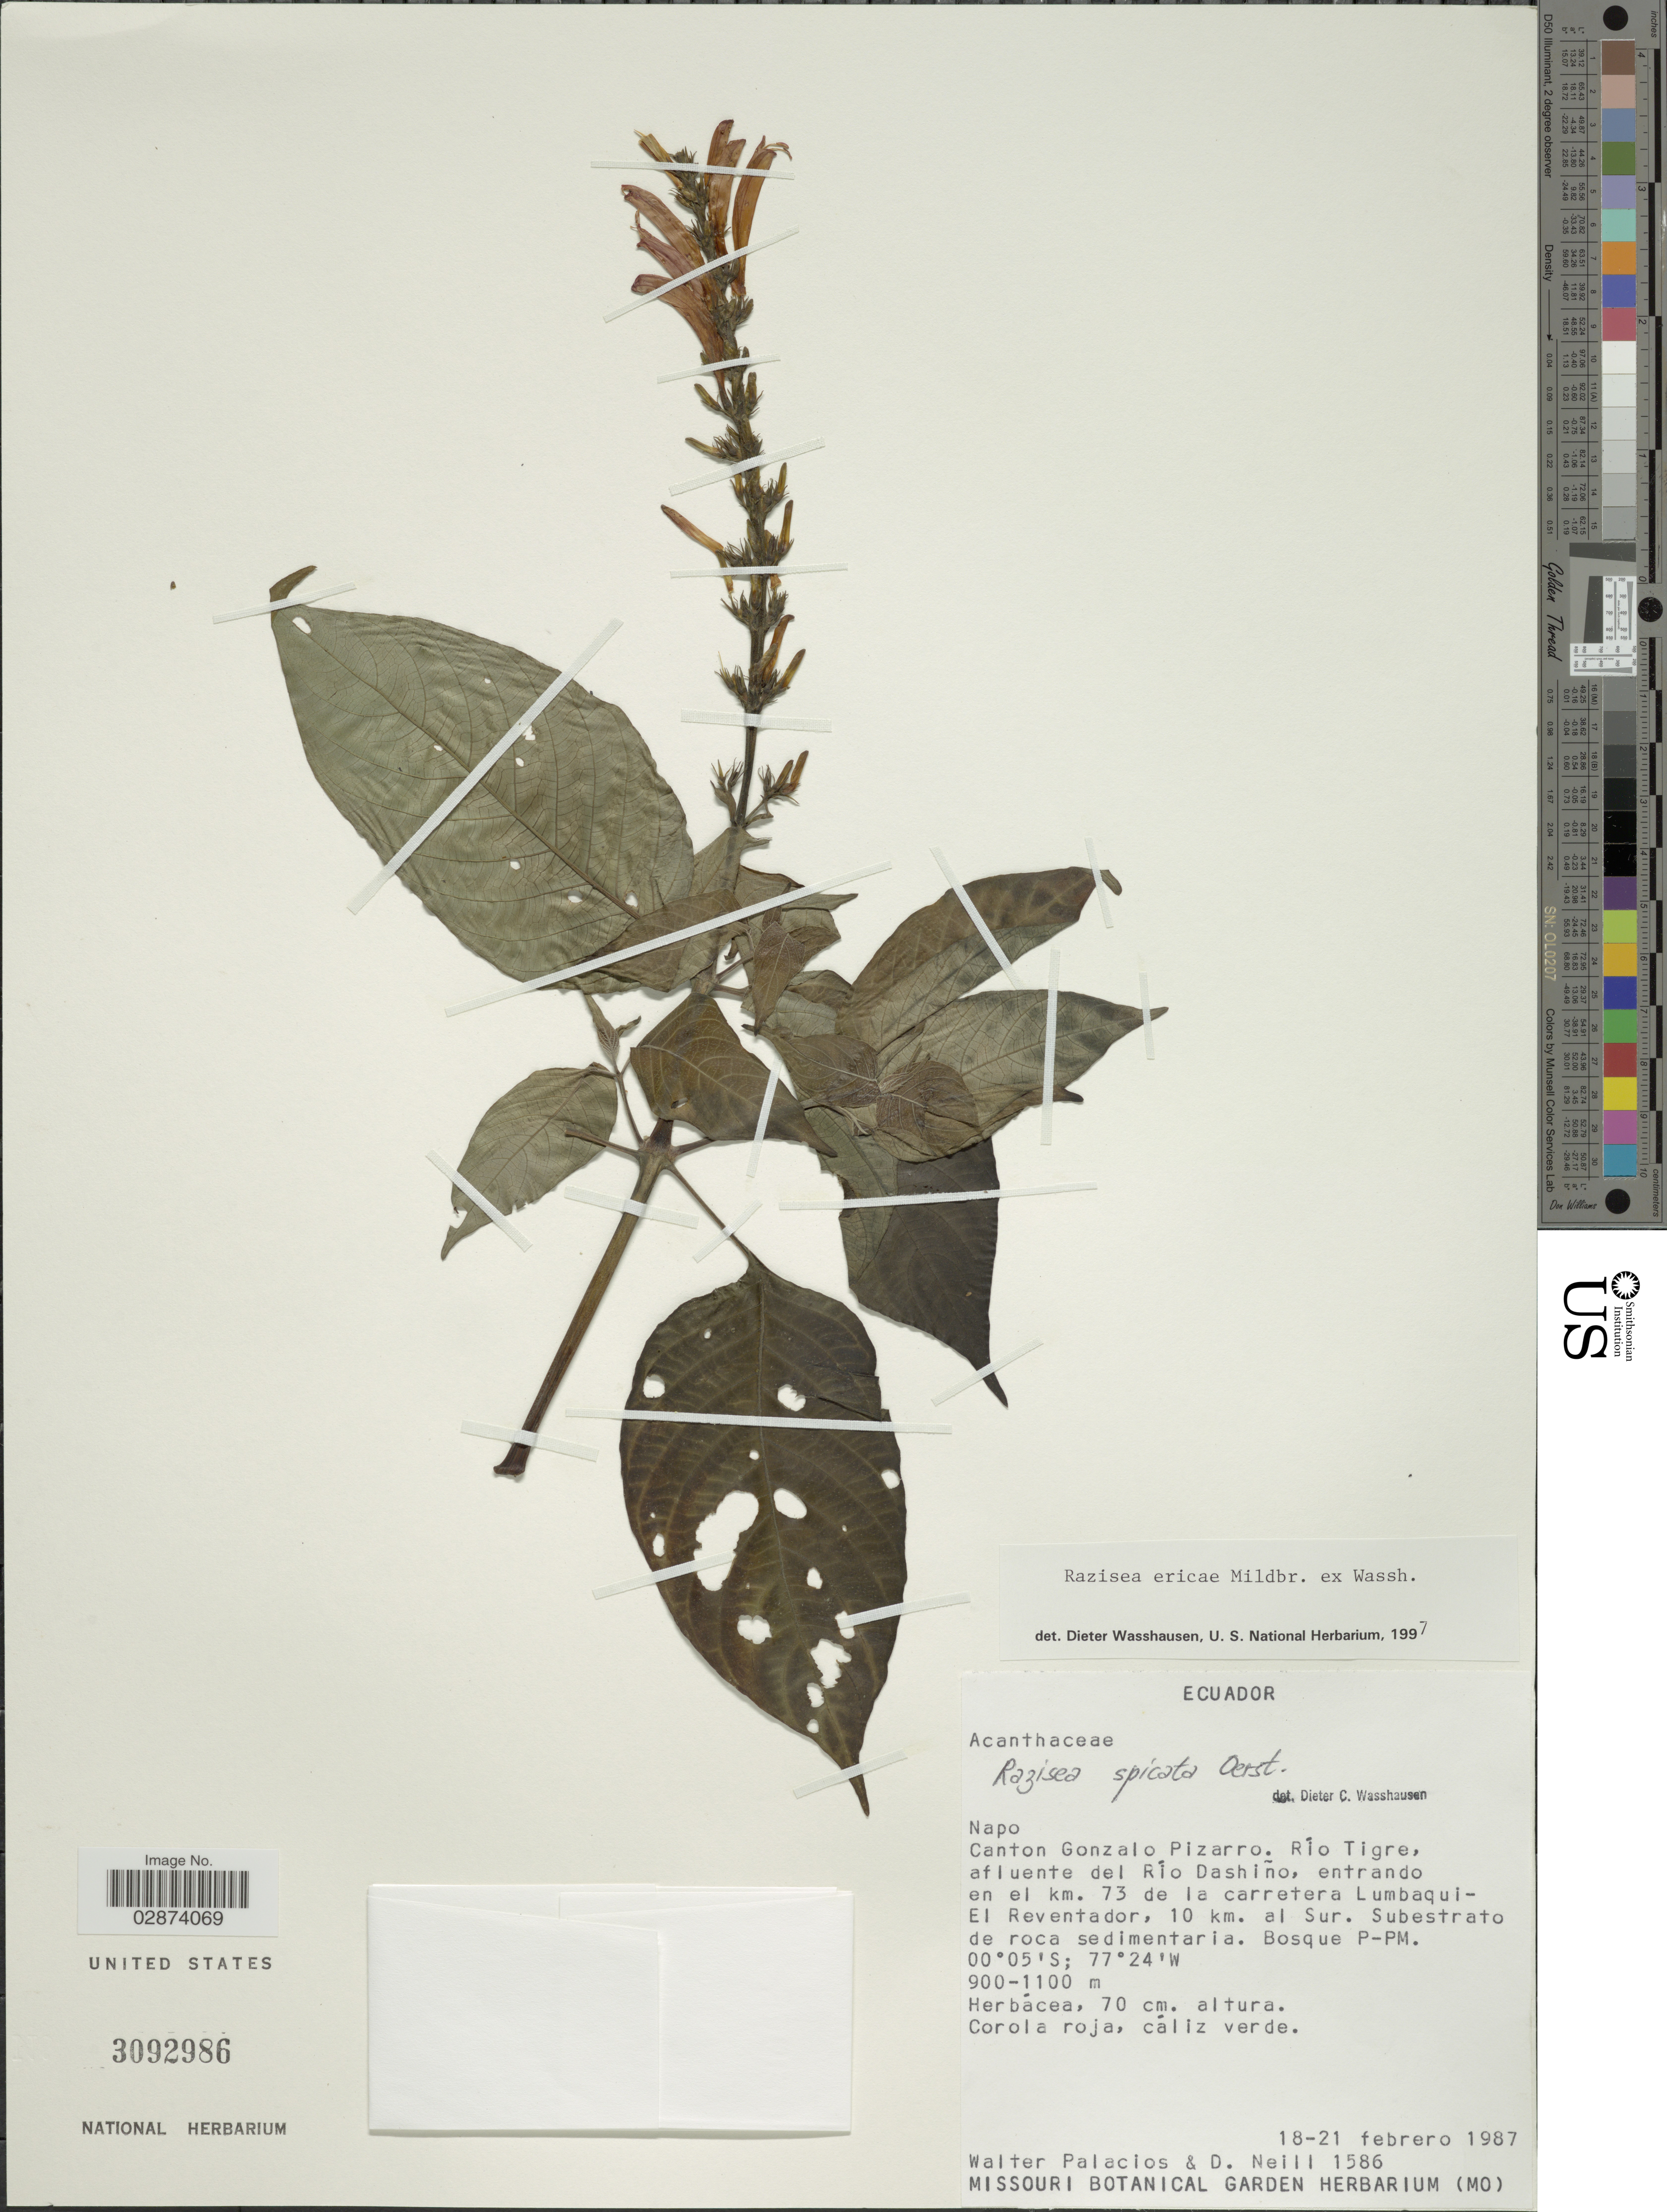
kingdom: Plantae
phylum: Tracheophyta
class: Magnoliopsida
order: Lamiales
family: Acanthaceae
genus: Razisea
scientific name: Razisea ericae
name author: Mildbr. ex Wassh.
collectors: W. Palacios & D. Neill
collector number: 1586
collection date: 1987-02-18/1987-02-21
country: Ecuador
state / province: Napo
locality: Canton Gonzalo Pizarro, Río Tigre, afluente del Río Dashiño, entrando en el km. 73 de la carretera Lumbaqui-El Reventador, 10 km. al Sur. Subestrato de roca sedimentaria.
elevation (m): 900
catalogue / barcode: US 3092986